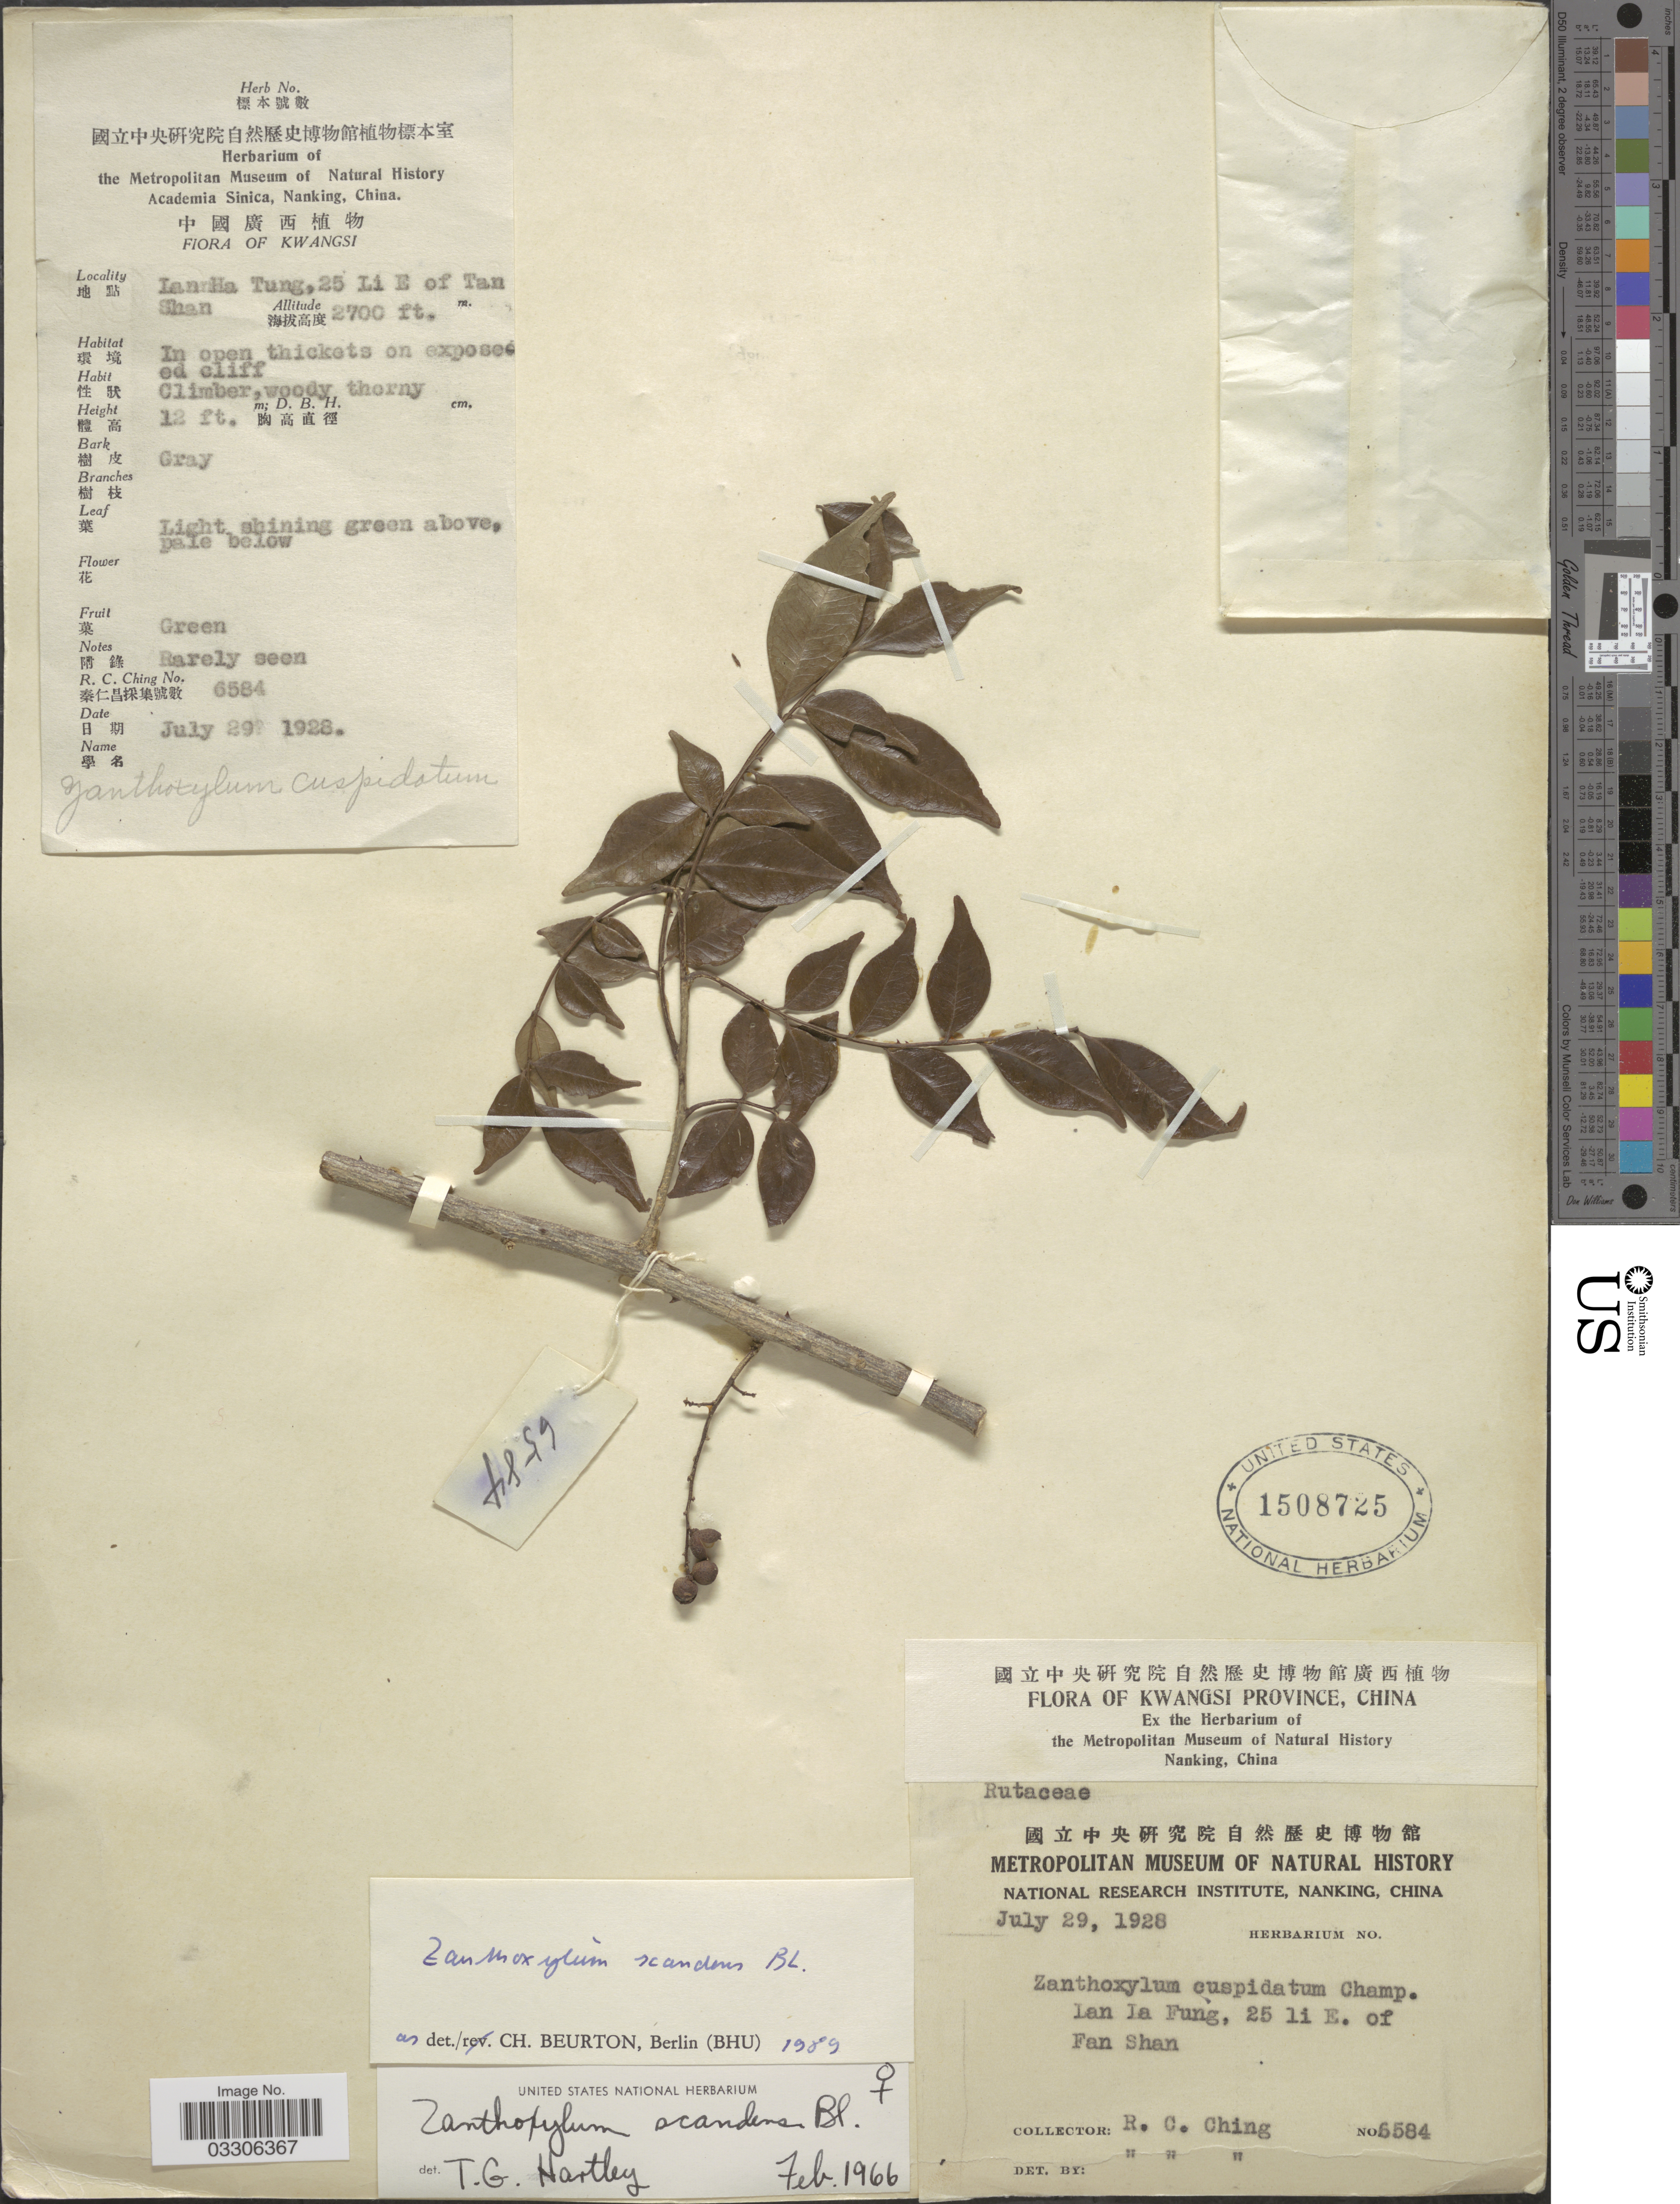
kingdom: Plantae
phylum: Tracheophyta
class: Magnoliopsida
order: Sapindales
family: Rutaceae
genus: Zanthoxylum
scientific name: Zanthoxylum scandens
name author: Blume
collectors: R. C. Ching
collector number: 6584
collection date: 1928-07-29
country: China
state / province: Guangxi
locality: Kwangsi Province. Lan La Fung, 25 li E. of Fan Shan. Lan Ha Tung, 25 Li E of Tan Shan.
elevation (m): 823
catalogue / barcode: US 1508725